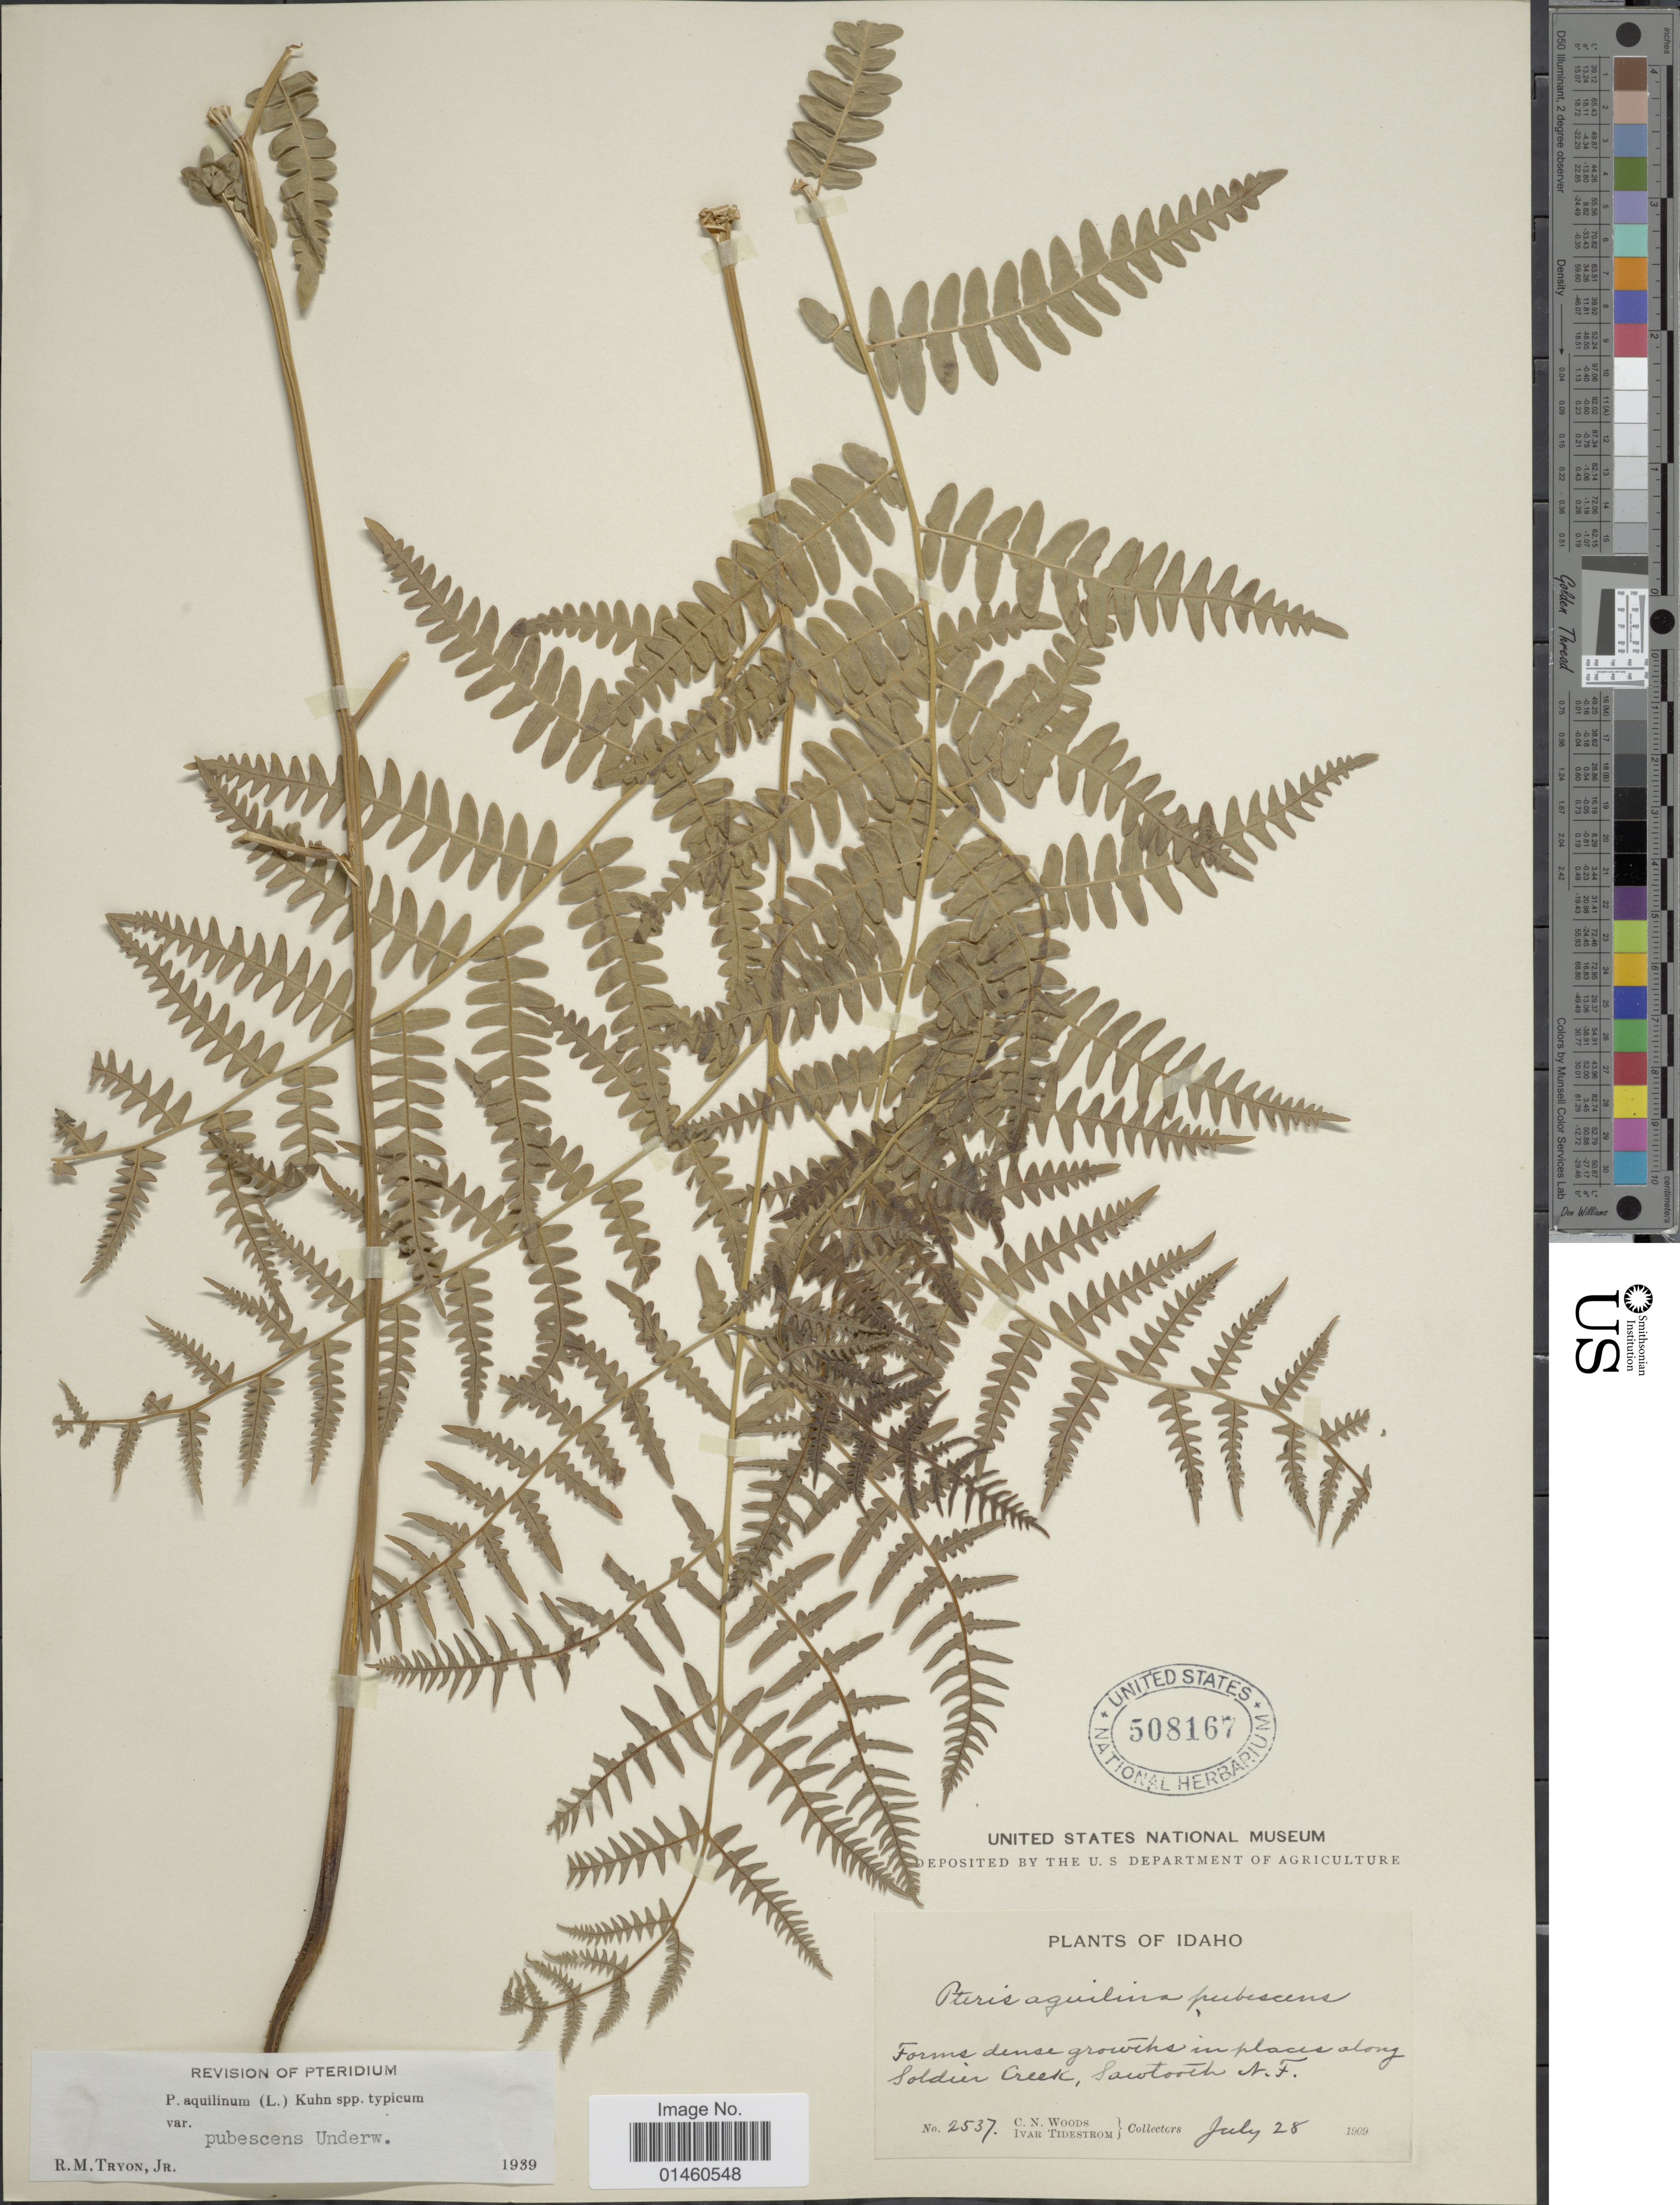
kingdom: Plantae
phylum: Tracheophyta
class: Polypodiopsida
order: Polypodiales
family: Dennstaedtiaceae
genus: Pteridium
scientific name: Pteridium pubescens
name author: (Underw.) Christenh.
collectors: C. Woods & I. F. Tidestrom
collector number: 2537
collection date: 1909-07-28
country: United States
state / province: Idaho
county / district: Blaine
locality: Along Soldier Creek, Sawtooth Mts.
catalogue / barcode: US 508167